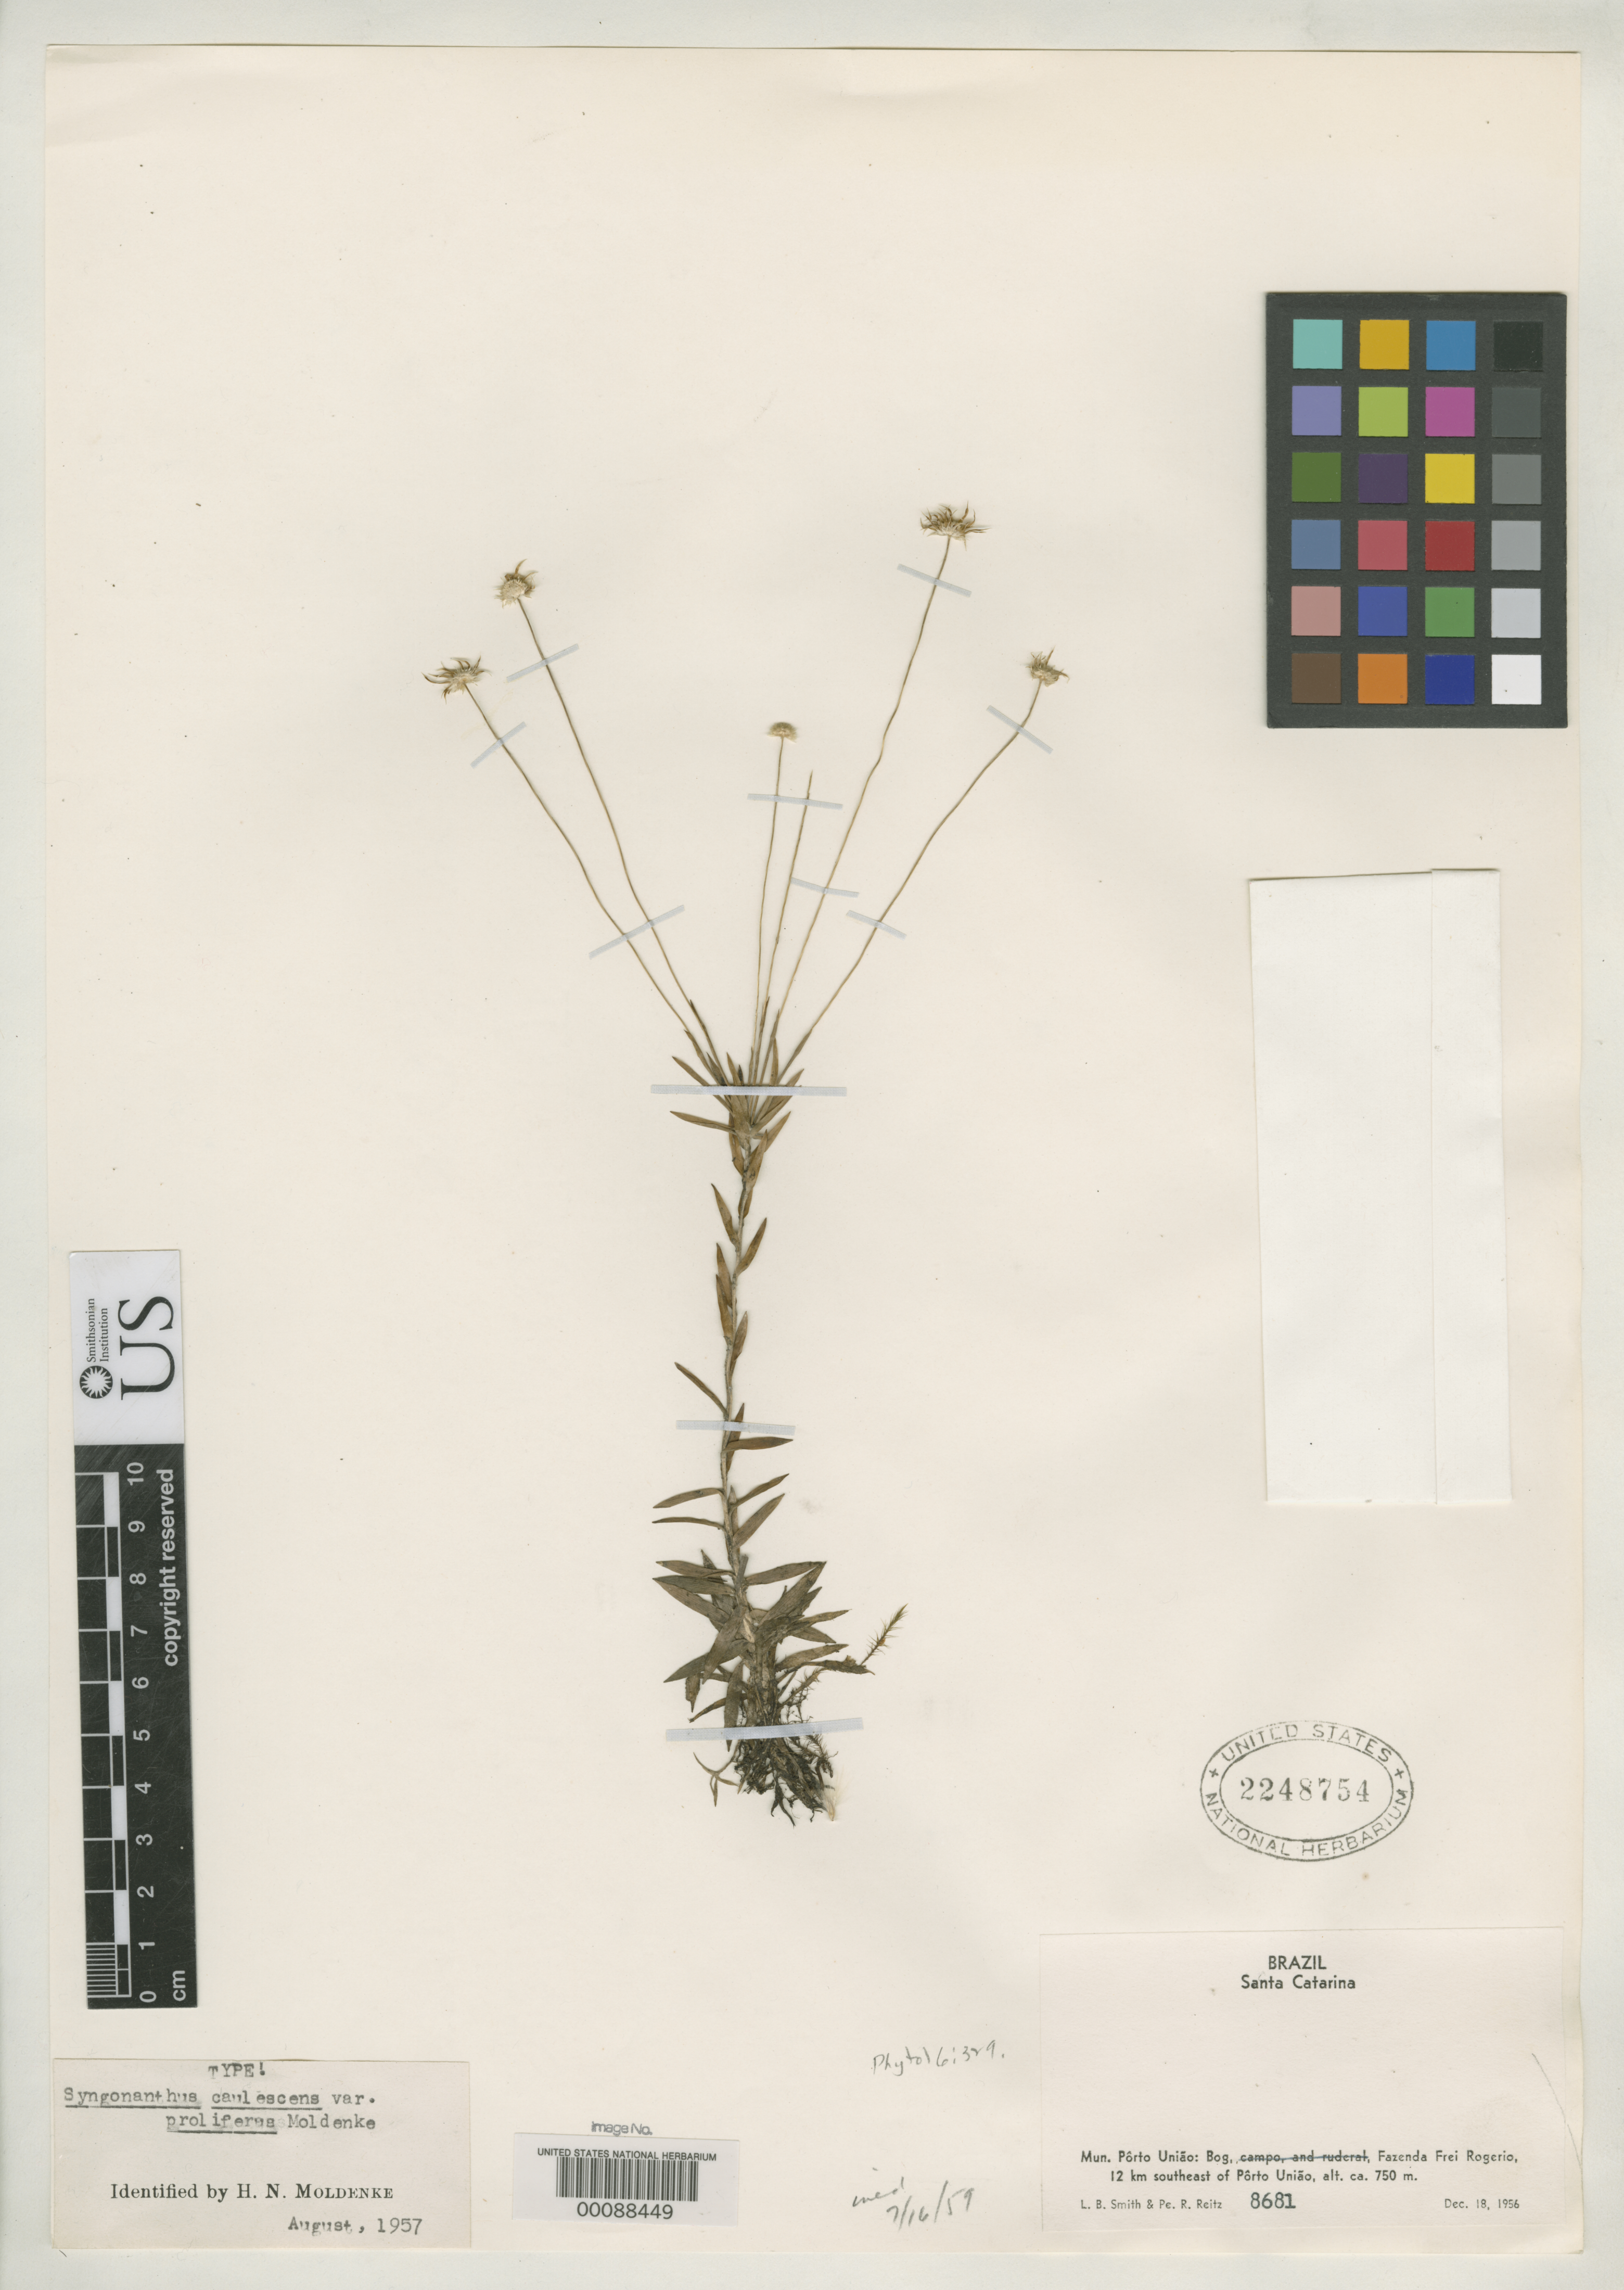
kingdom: Plantae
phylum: Tracheophyta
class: Liliopsida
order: Poales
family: Eriocaulaceae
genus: Syngonanthus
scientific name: Syngonanthus caulescens var. proliferus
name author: Moldenke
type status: Holotype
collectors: L. Smith & R. Reitz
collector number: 8681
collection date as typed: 18 Dec 1956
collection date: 1956-12-18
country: Brazil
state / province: Santa Catarina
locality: Fazenda Freirogerio, southeast of Porto Unia.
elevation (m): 750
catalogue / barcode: US 2248754